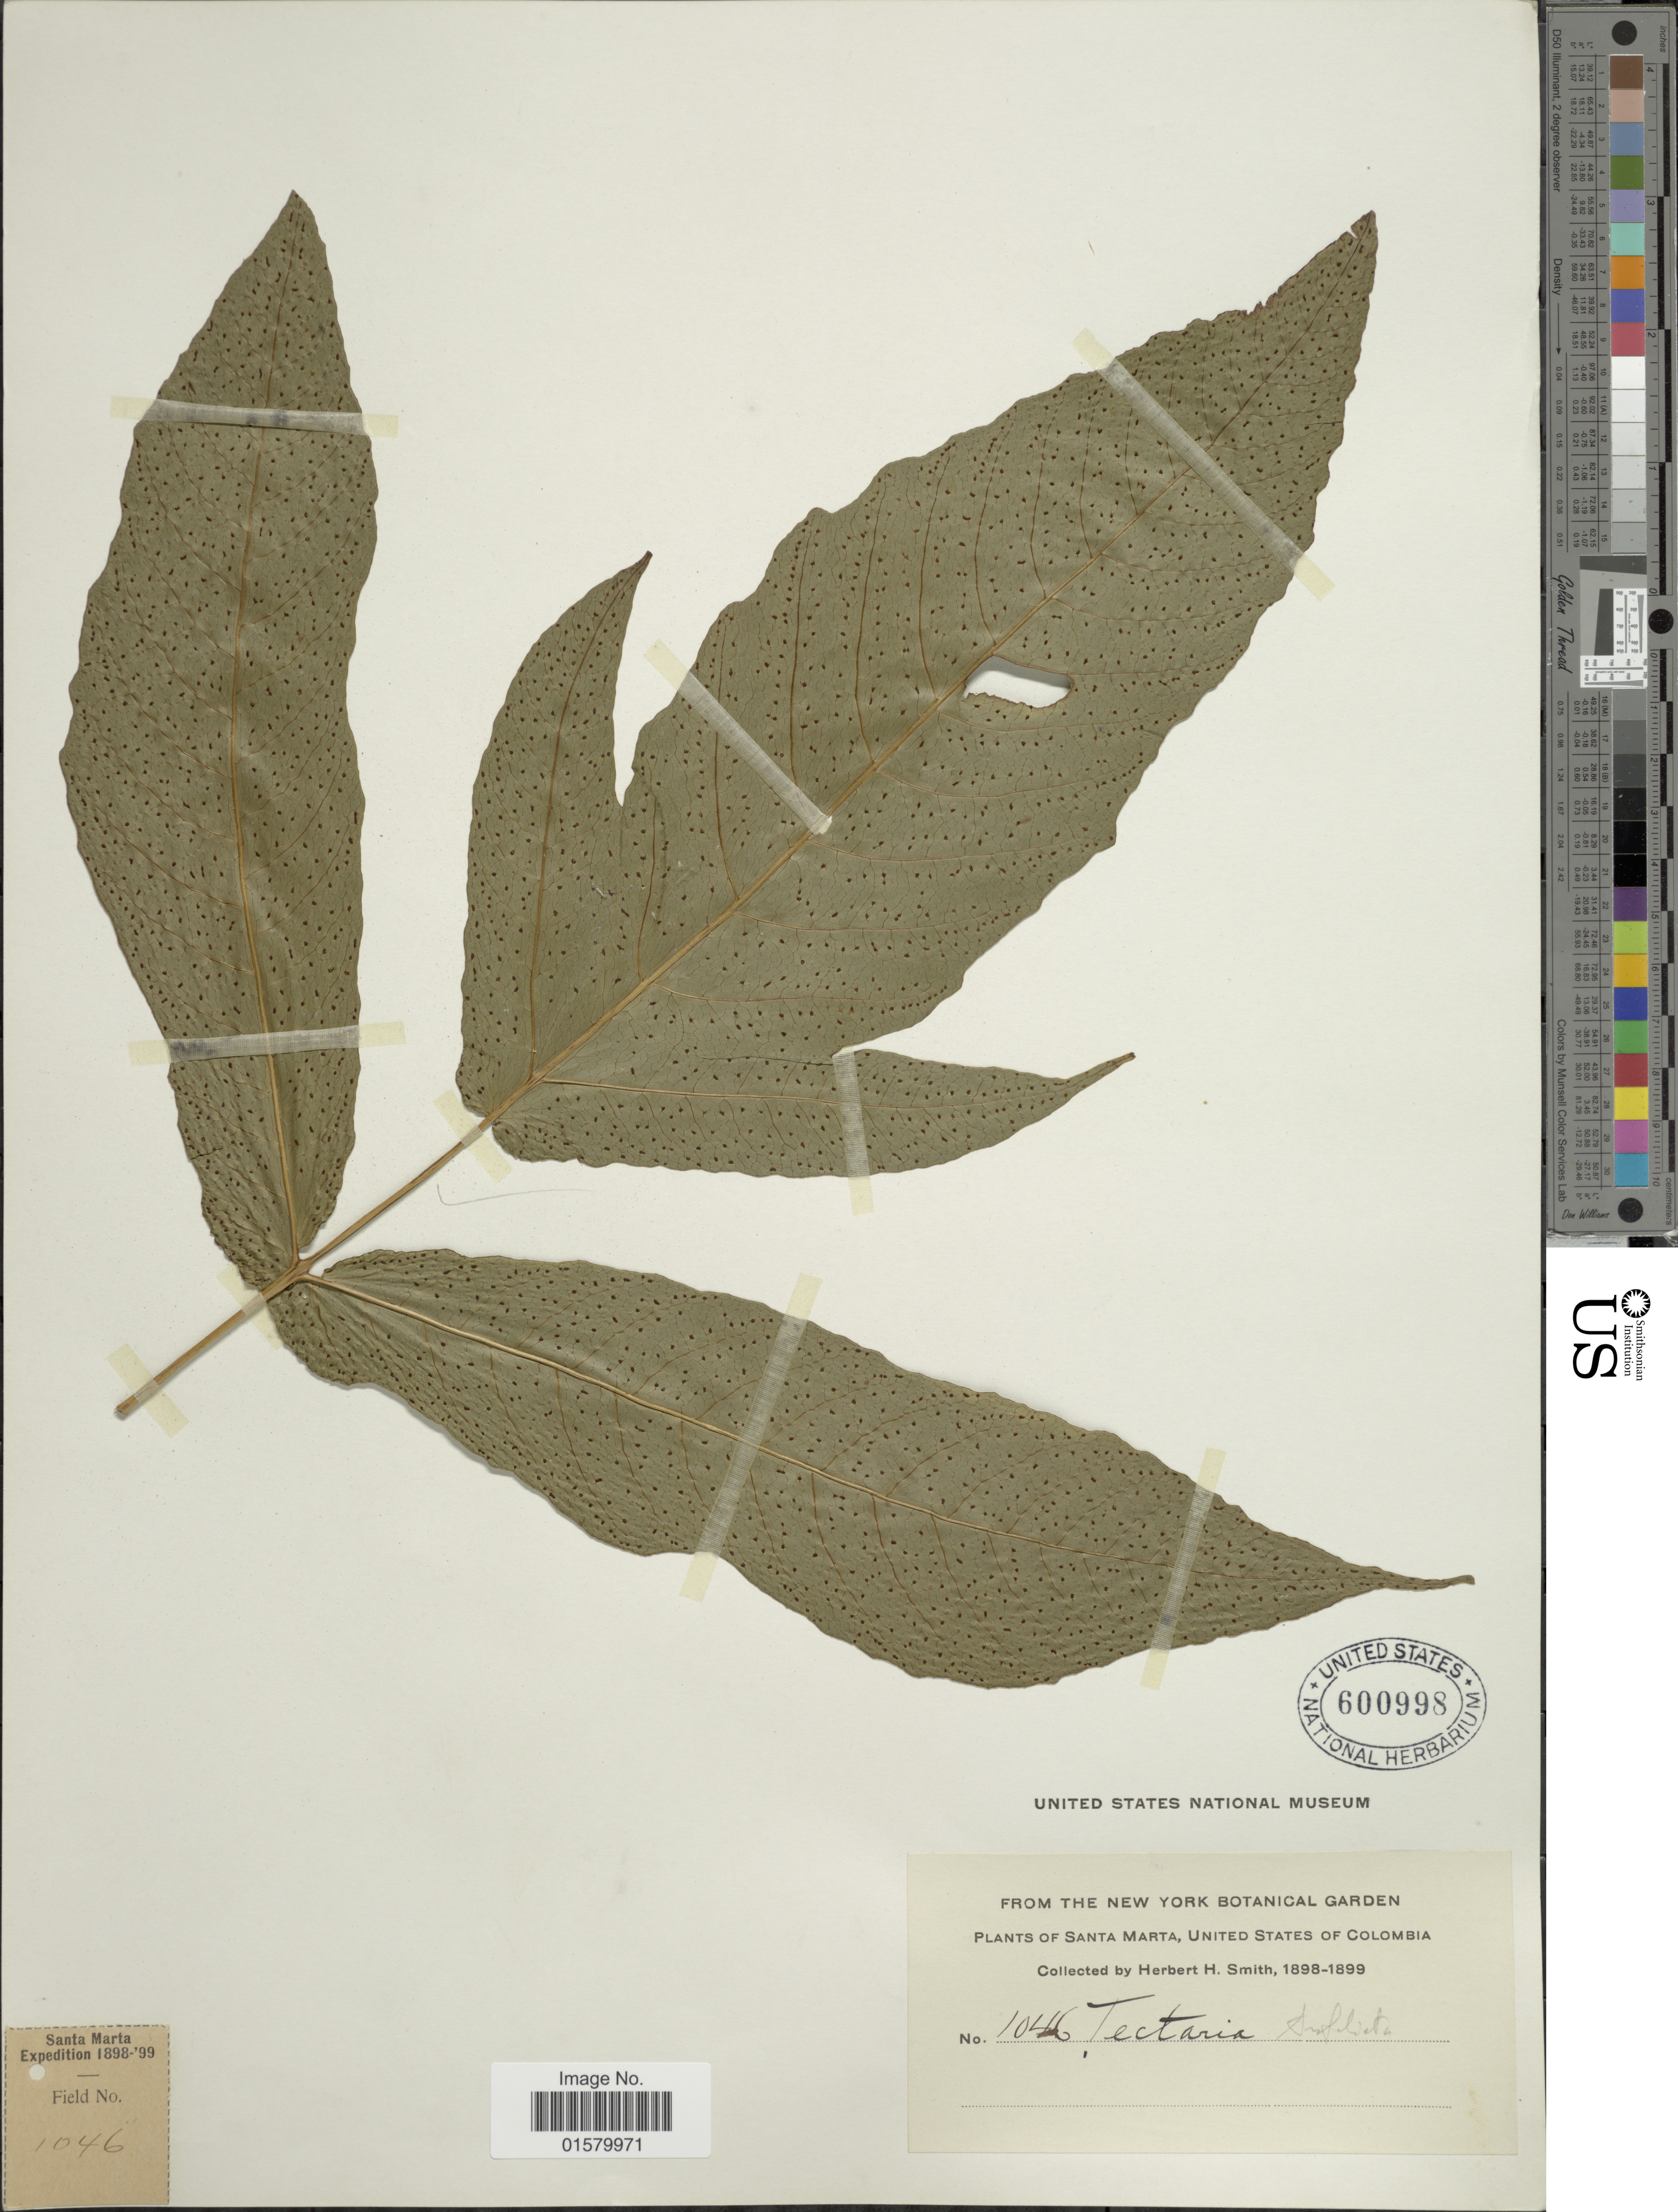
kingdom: Plantae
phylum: Tracheophyta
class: Polypodiopsida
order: Polypodiales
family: Tectariaceae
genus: Tectaria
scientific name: Tectaria trifoliata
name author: (L.) Cav.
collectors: Herbert H. Smith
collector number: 1046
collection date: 1898/1899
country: Colombia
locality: Santa Marta, Unites States of Colombia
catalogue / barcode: US 600998